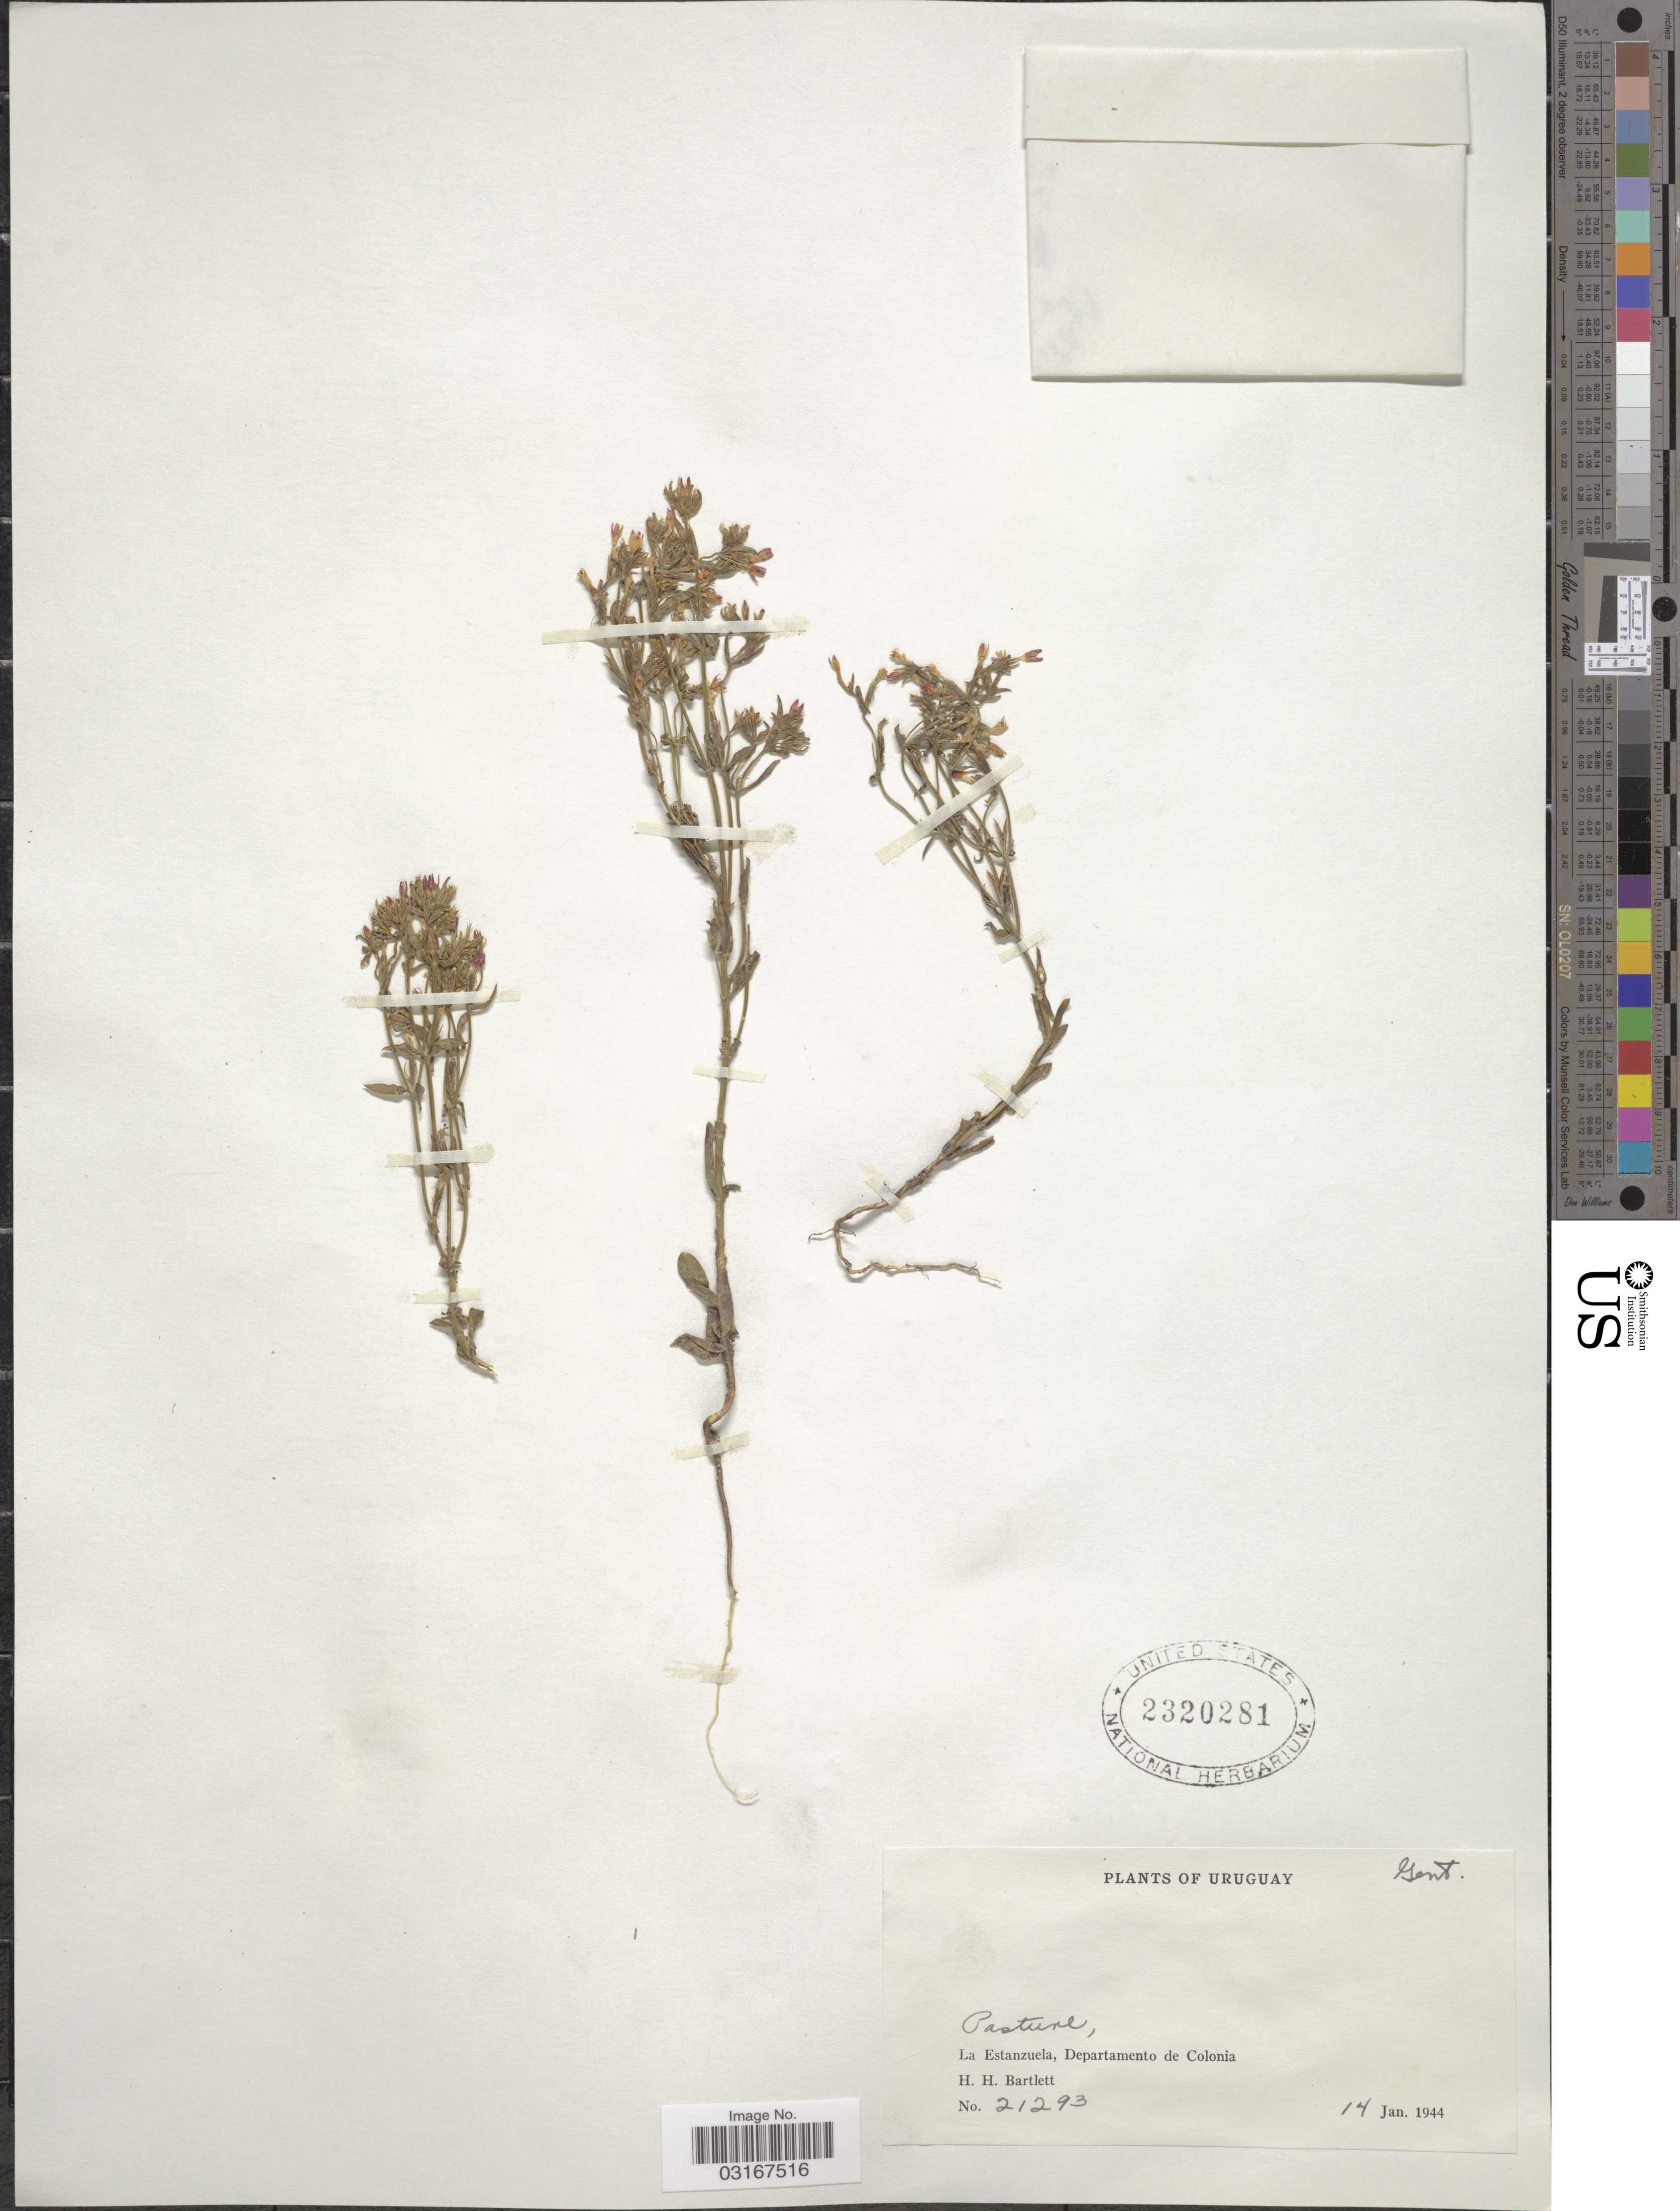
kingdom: Plantae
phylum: Tracheophyta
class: Magnoliopsida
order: Gentianales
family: Gentianaceae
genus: Centaurium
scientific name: Centaurium sp.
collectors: H. H. Bartlett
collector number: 21293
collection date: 1944-01-14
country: Uruguay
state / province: Colonia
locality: La Estanzuela, Departamento de Colonia.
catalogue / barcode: US 2320281